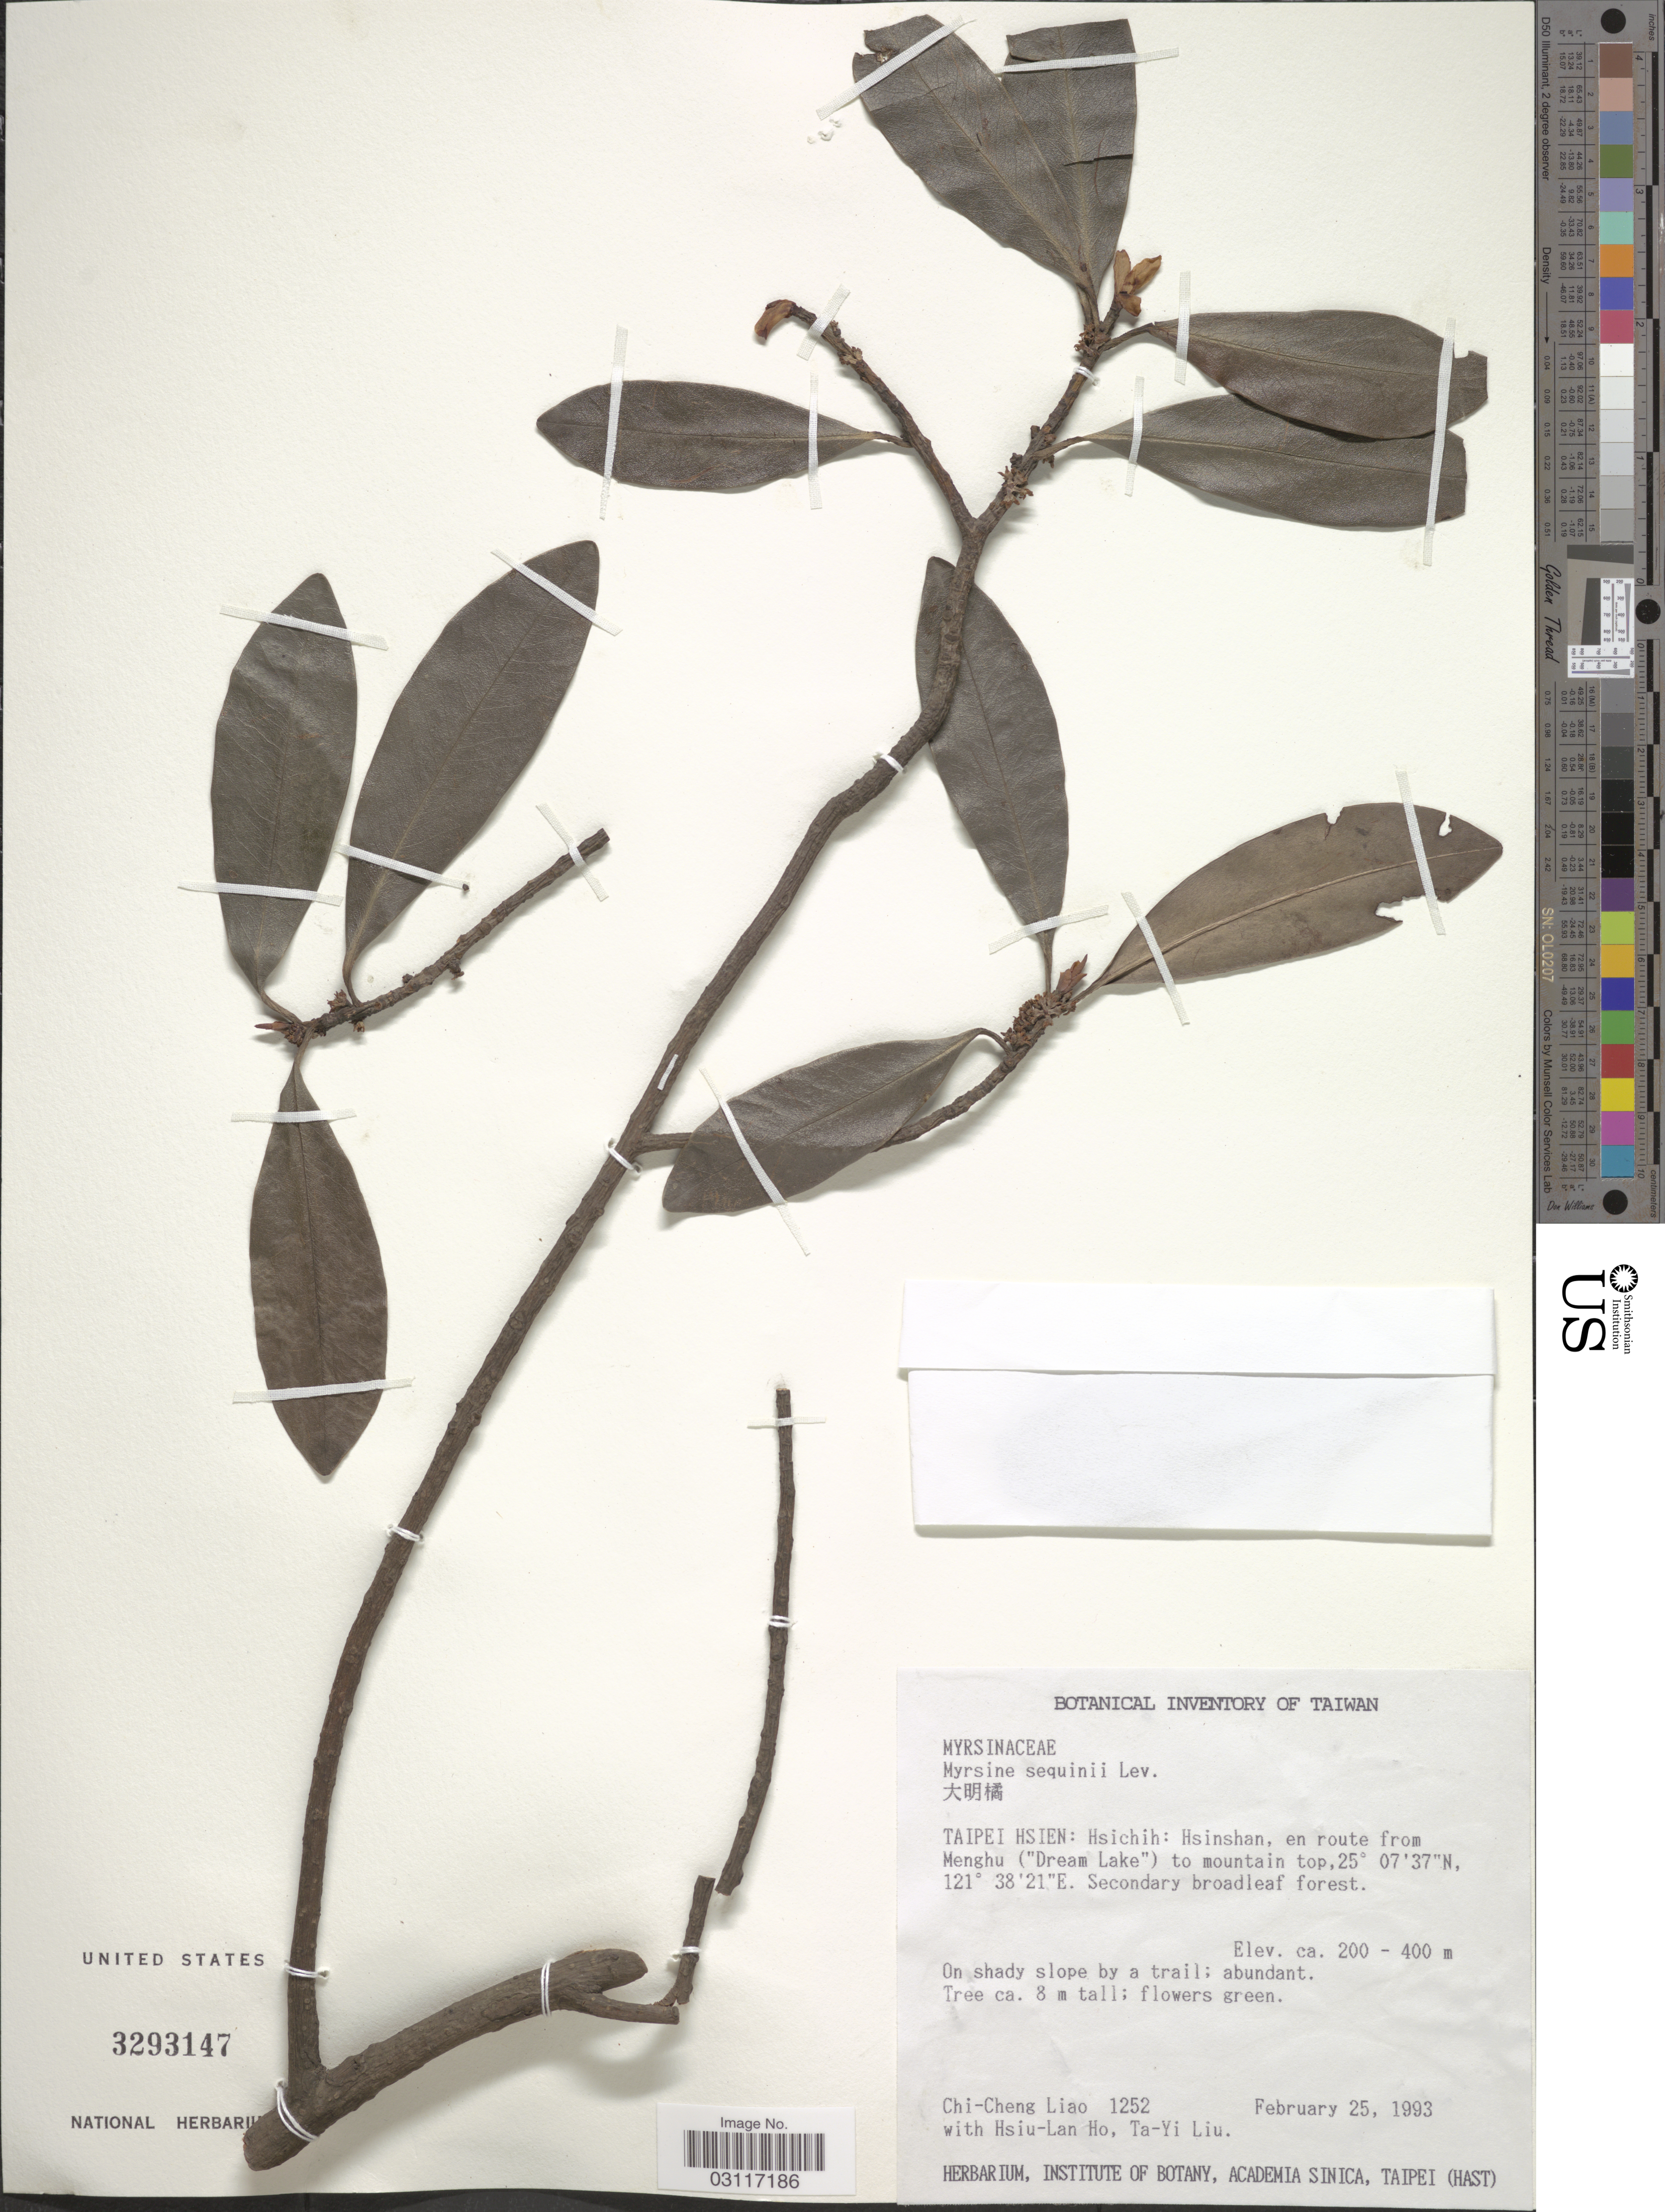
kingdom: Plantae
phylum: Tracheophyta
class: Magnoliopsida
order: Ericales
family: Primulaceae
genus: Myrsine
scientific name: Myrsine seguinii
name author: H. Lév.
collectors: C. Liao, H. Ho & T. Y. Liu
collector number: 1252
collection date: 1993-02-25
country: Taiwan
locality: Taipei Hsien: Hsichih: Hsinshan, en route from Menghu ("Dream Lake") to mountain top.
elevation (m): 200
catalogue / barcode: US 3293147